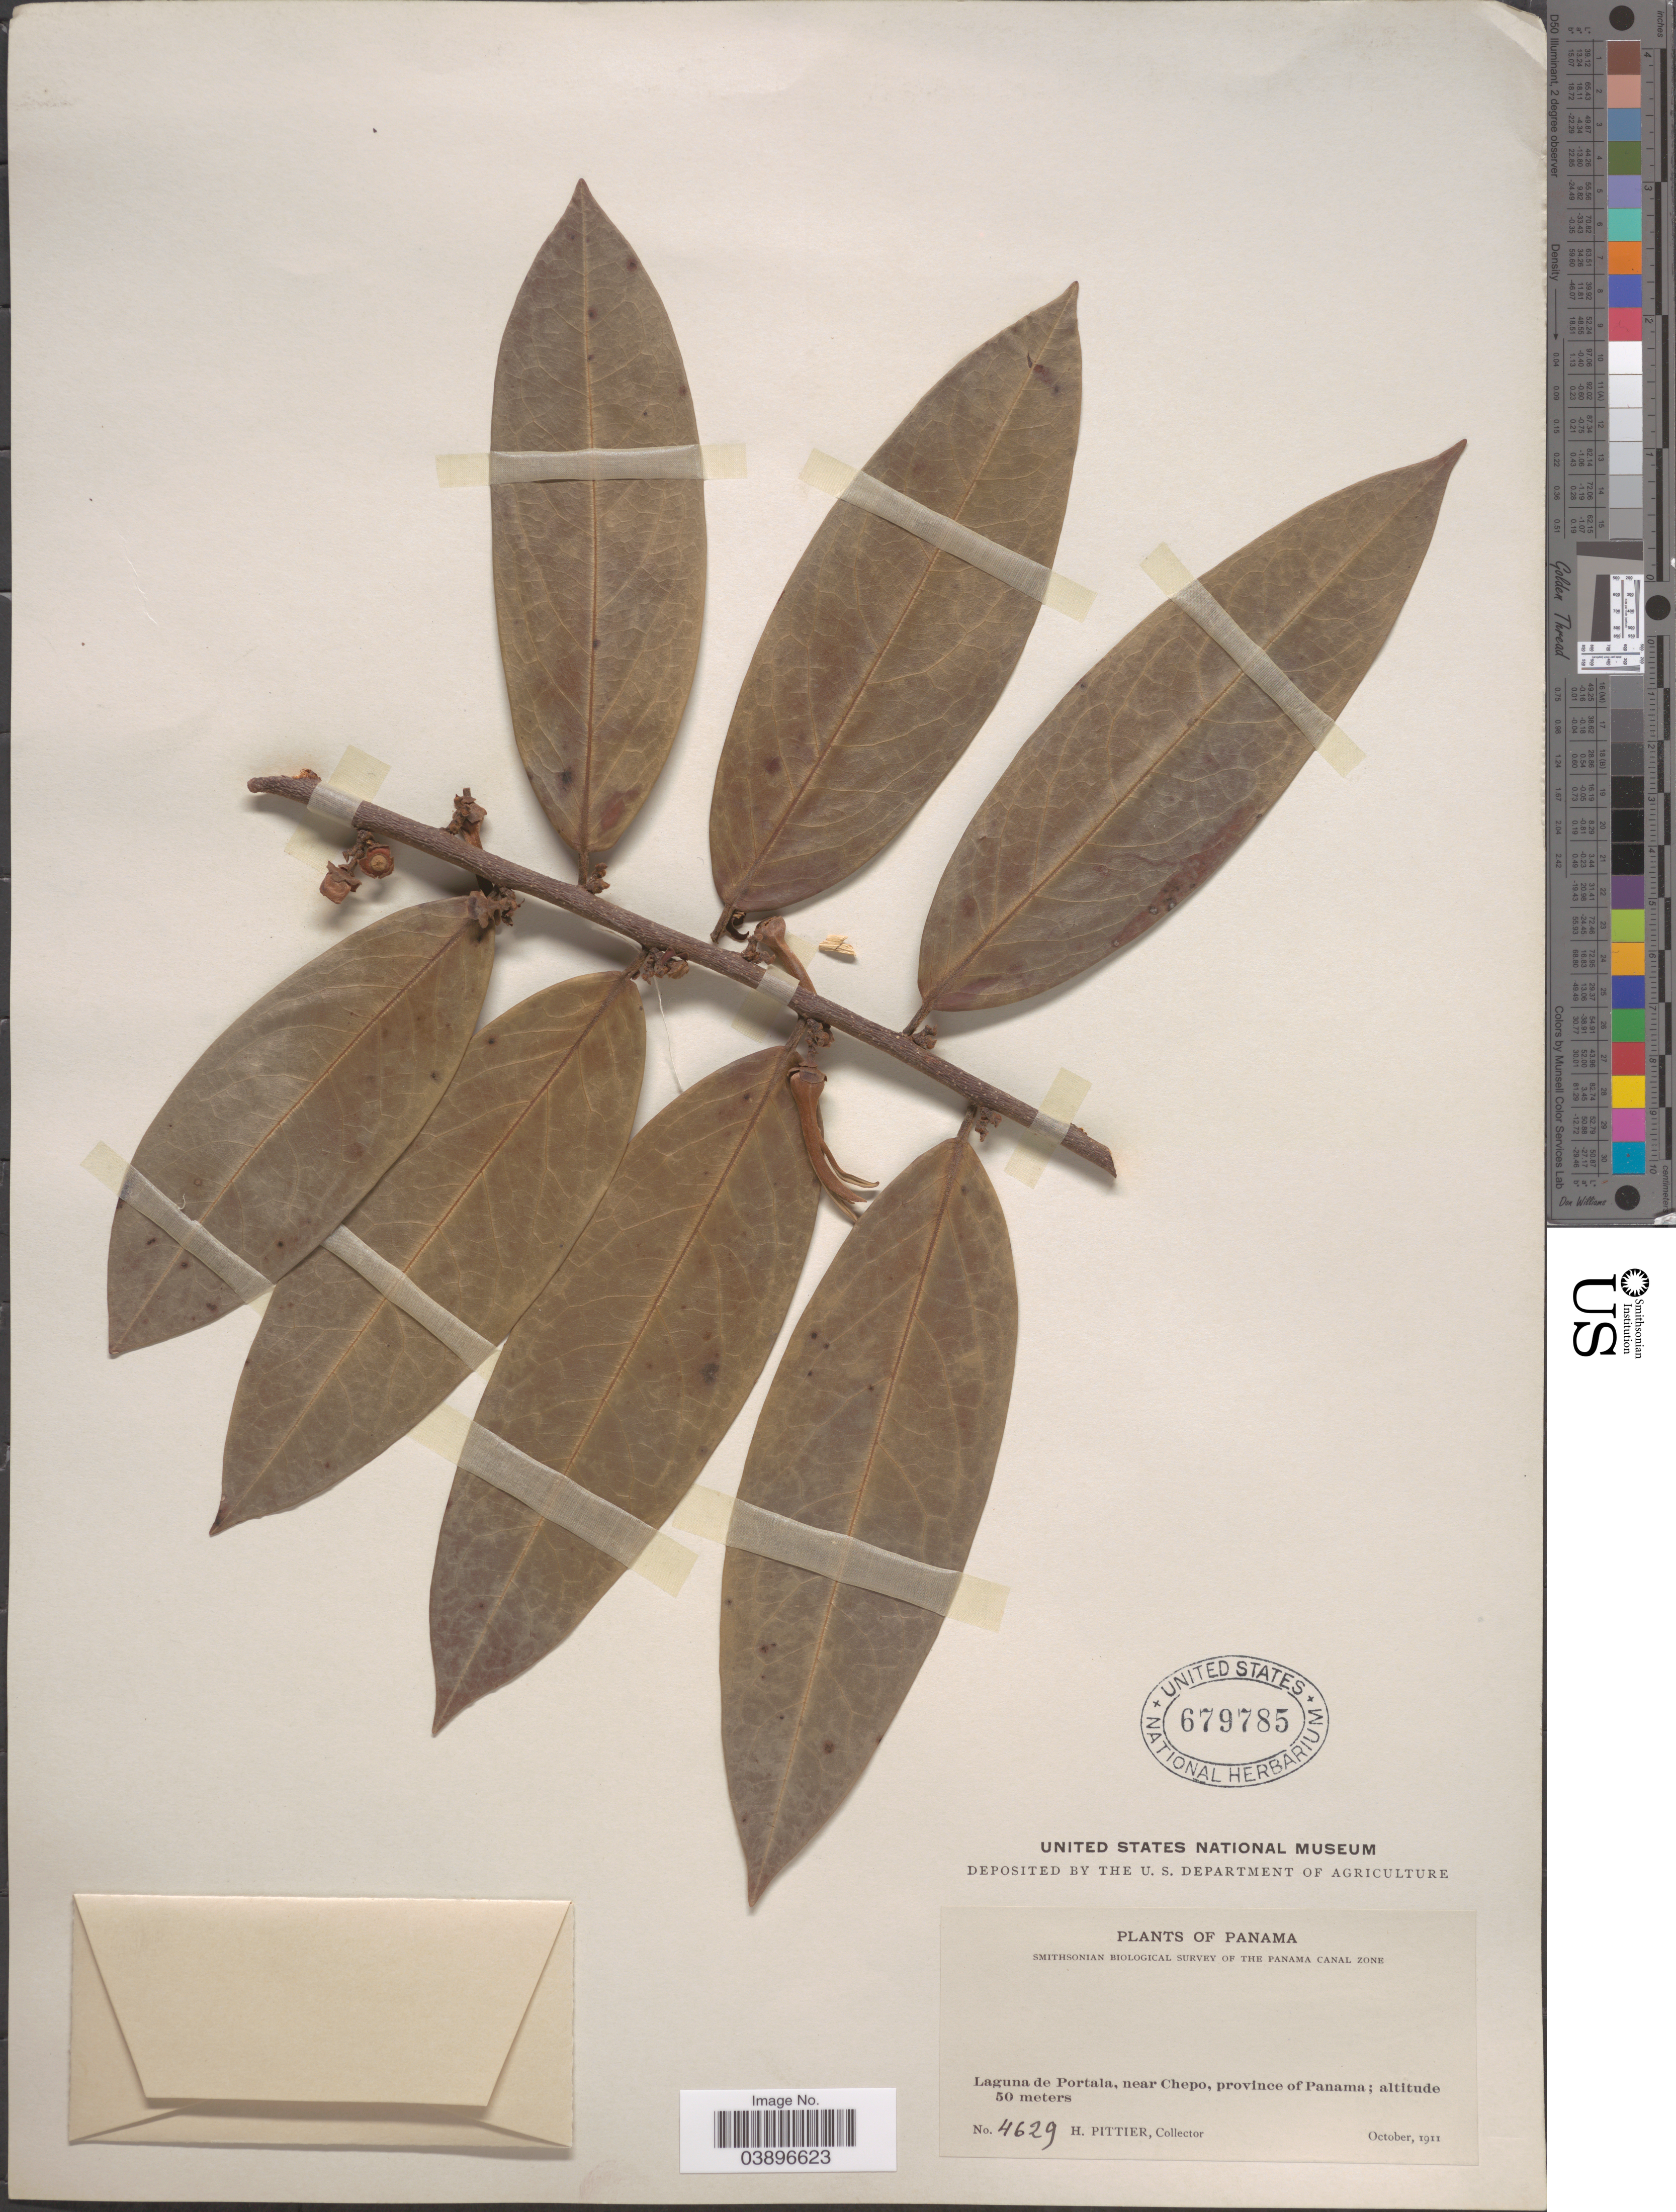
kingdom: Plantae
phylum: Tracheophyta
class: Magnoliopsida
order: Magnoliales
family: Annonaceae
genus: Xylopia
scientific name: Xylopia aromatica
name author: (Lam.) Mart.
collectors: H. F. Pittier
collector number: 4629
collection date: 1911-10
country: Panama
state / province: Panamá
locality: The Panama Canal Zone. Laguna de Portala, near Chepo.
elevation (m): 50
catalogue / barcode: US 679785